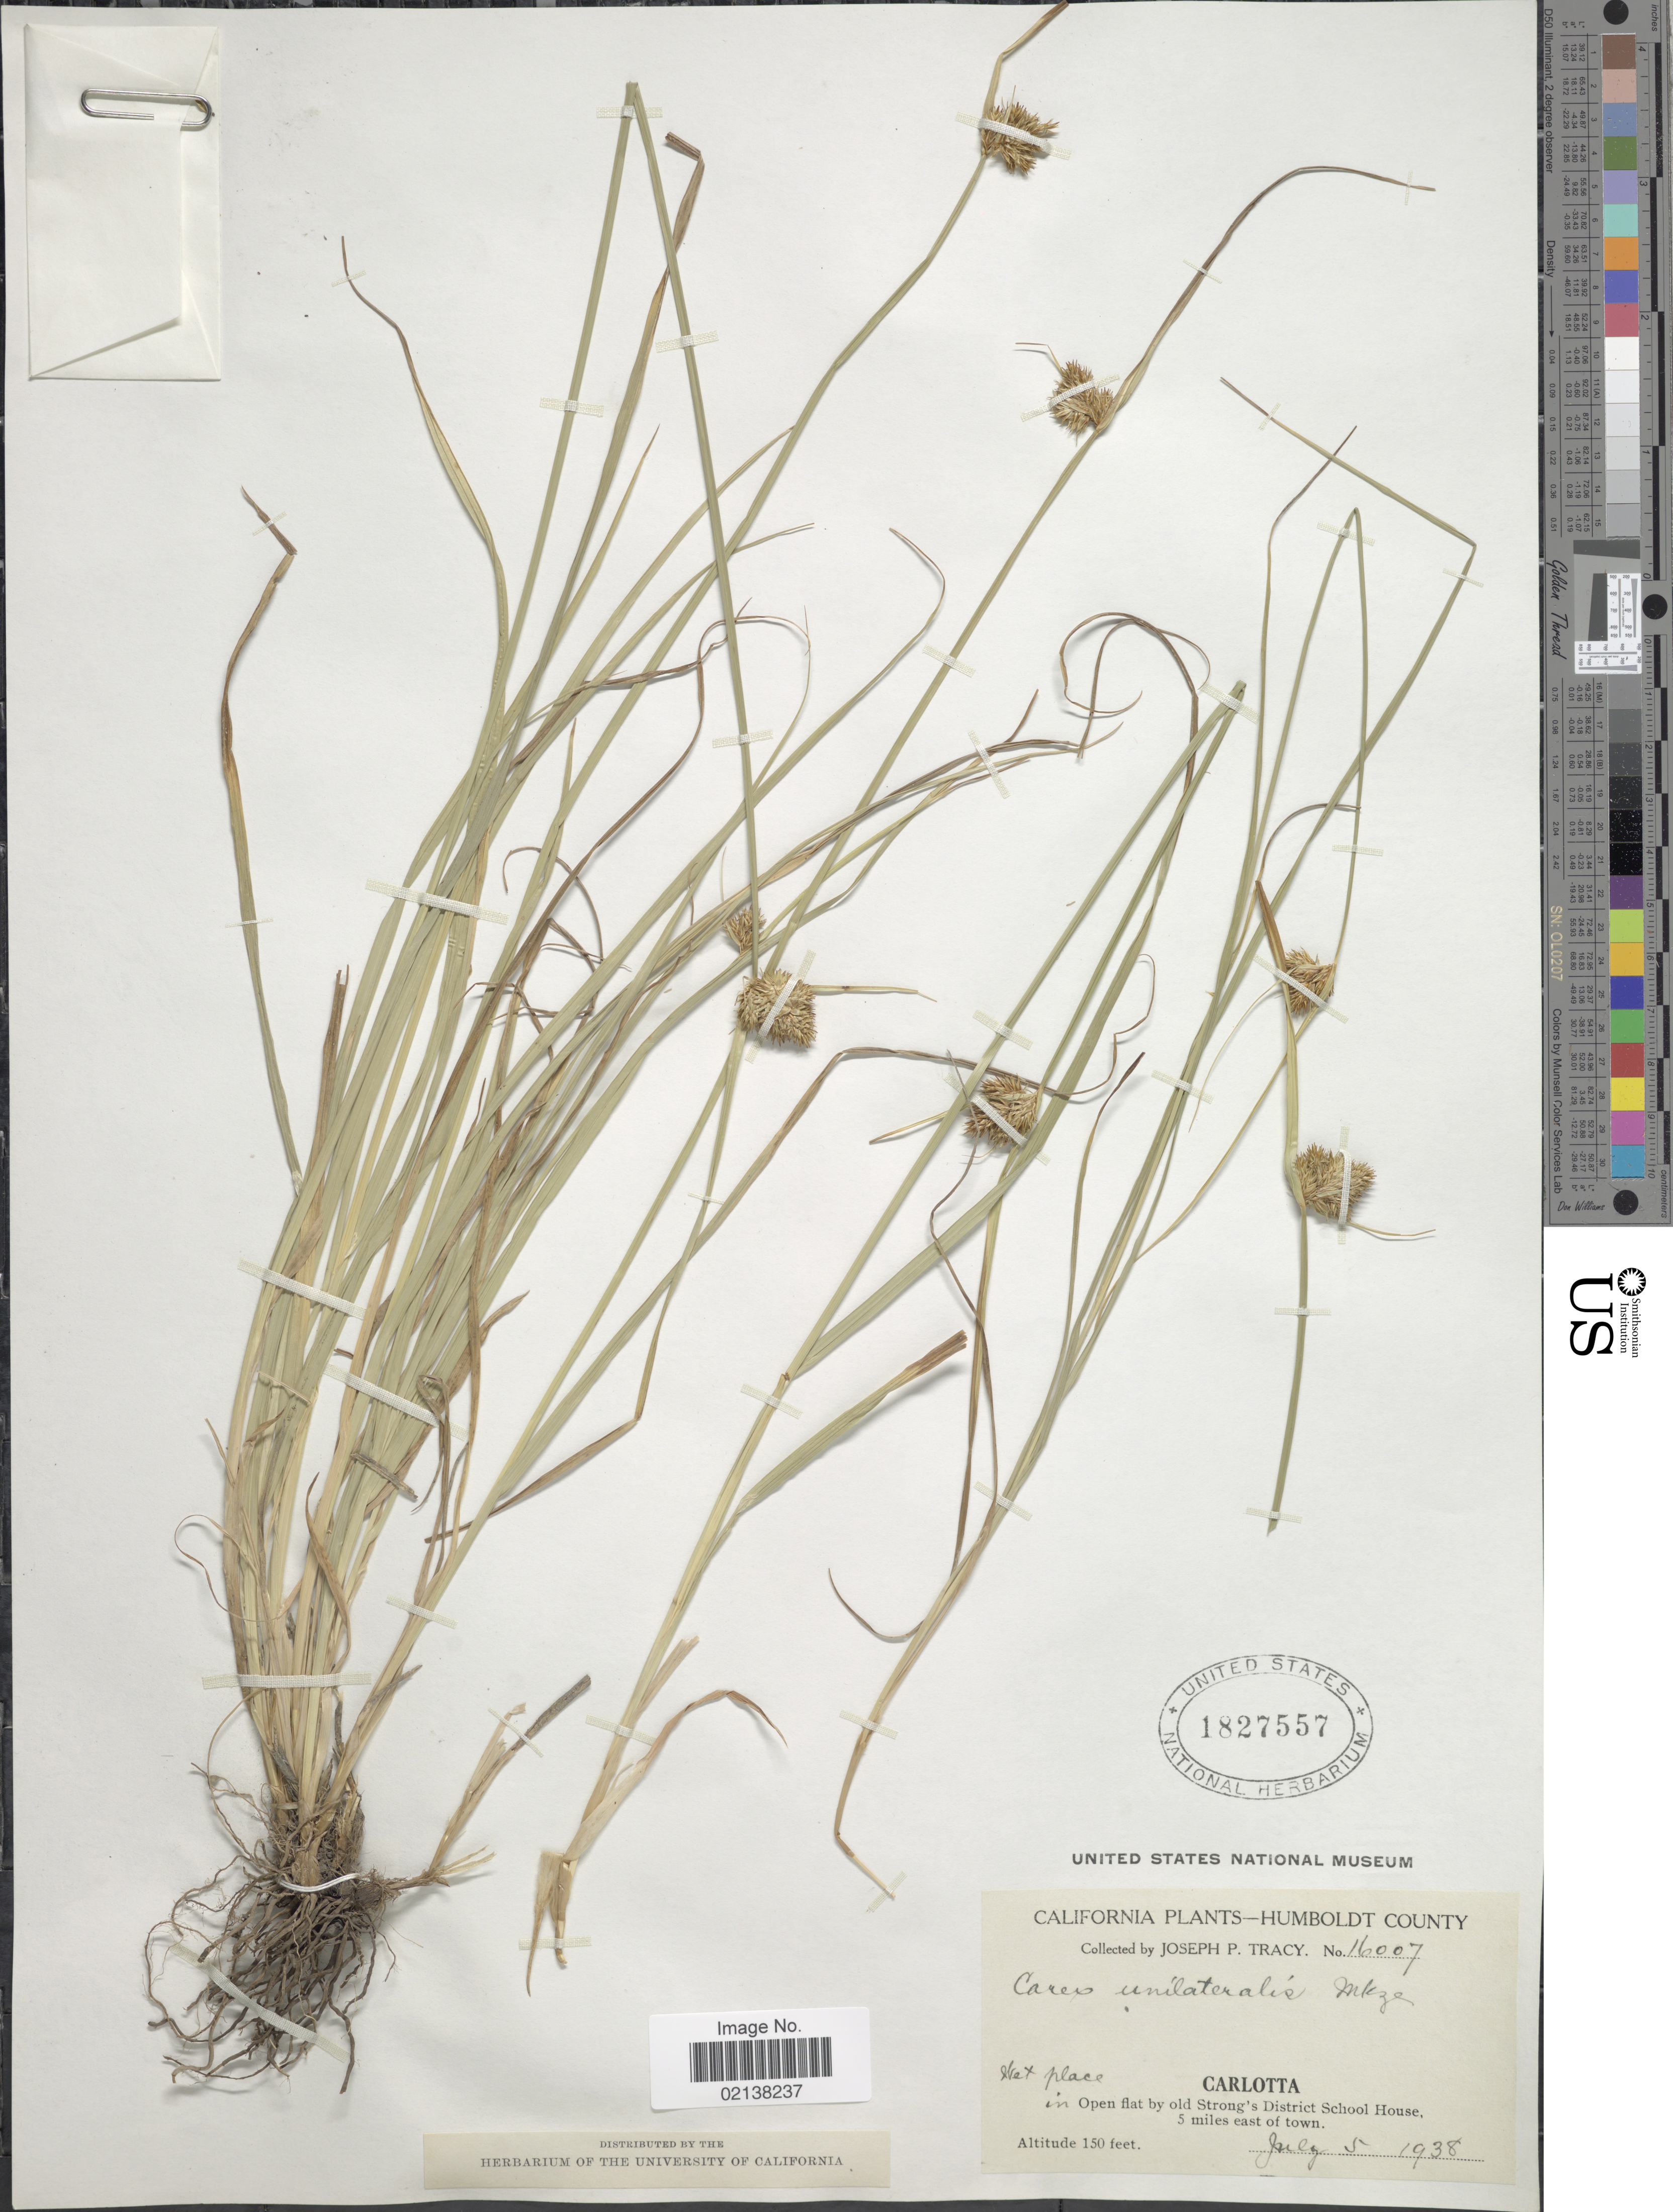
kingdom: Plantae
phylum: Tracheophyta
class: Liliopsida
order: Poales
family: Cyperaceae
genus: Carex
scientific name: Carex unilateralis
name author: Mack.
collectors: J. Tracy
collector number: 16007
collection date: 1938-07-05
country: United States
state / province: California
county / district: Humboldt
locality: Humboldt County, Carlotta, Wet place in open flats by old Strong's District School House, 5 miles east of town.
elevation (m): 46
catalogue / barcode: US 1827557